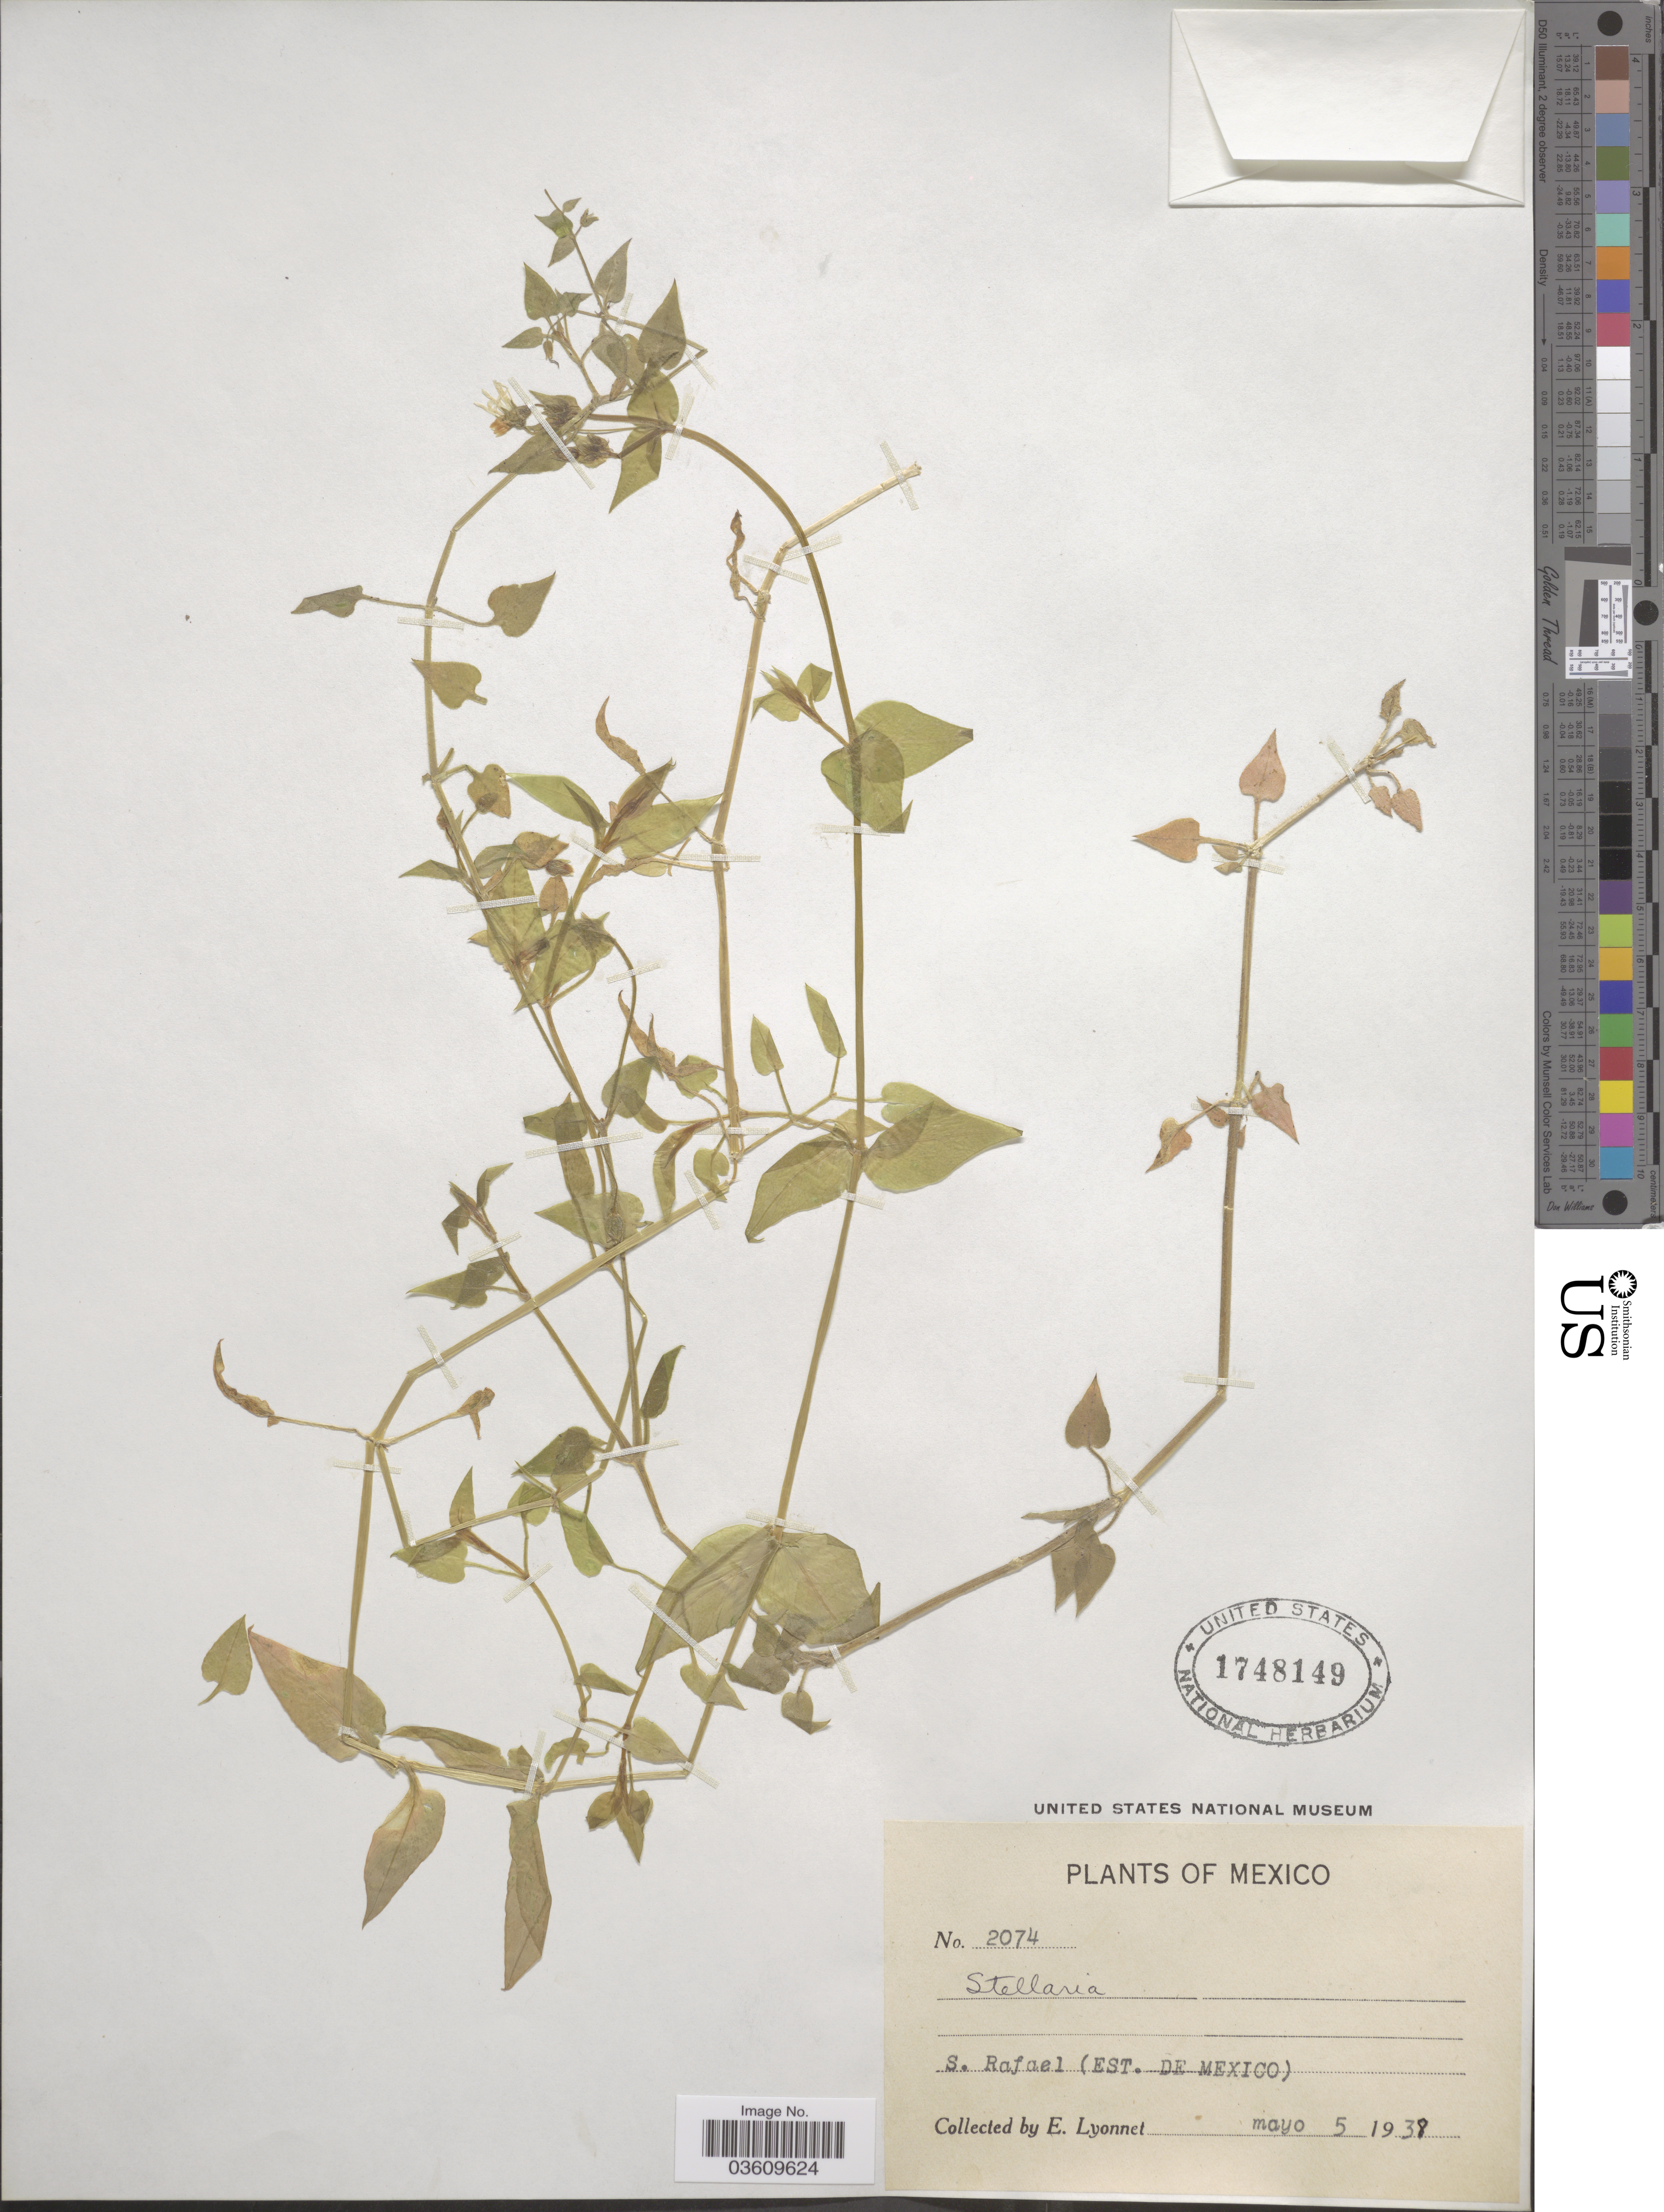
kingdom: Plantae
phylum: Tracheophyta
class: Magnoliopsida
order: Caryophyllales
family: Caryophyllaceae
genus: Stellaria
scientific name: Stellaria cuspidata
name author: Willd. ex Schltdl.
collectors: E. Lyonnet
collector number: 2074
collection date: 1938-05-05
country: Mexico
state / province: México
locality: S. Rafael.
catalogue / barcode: US 1748149